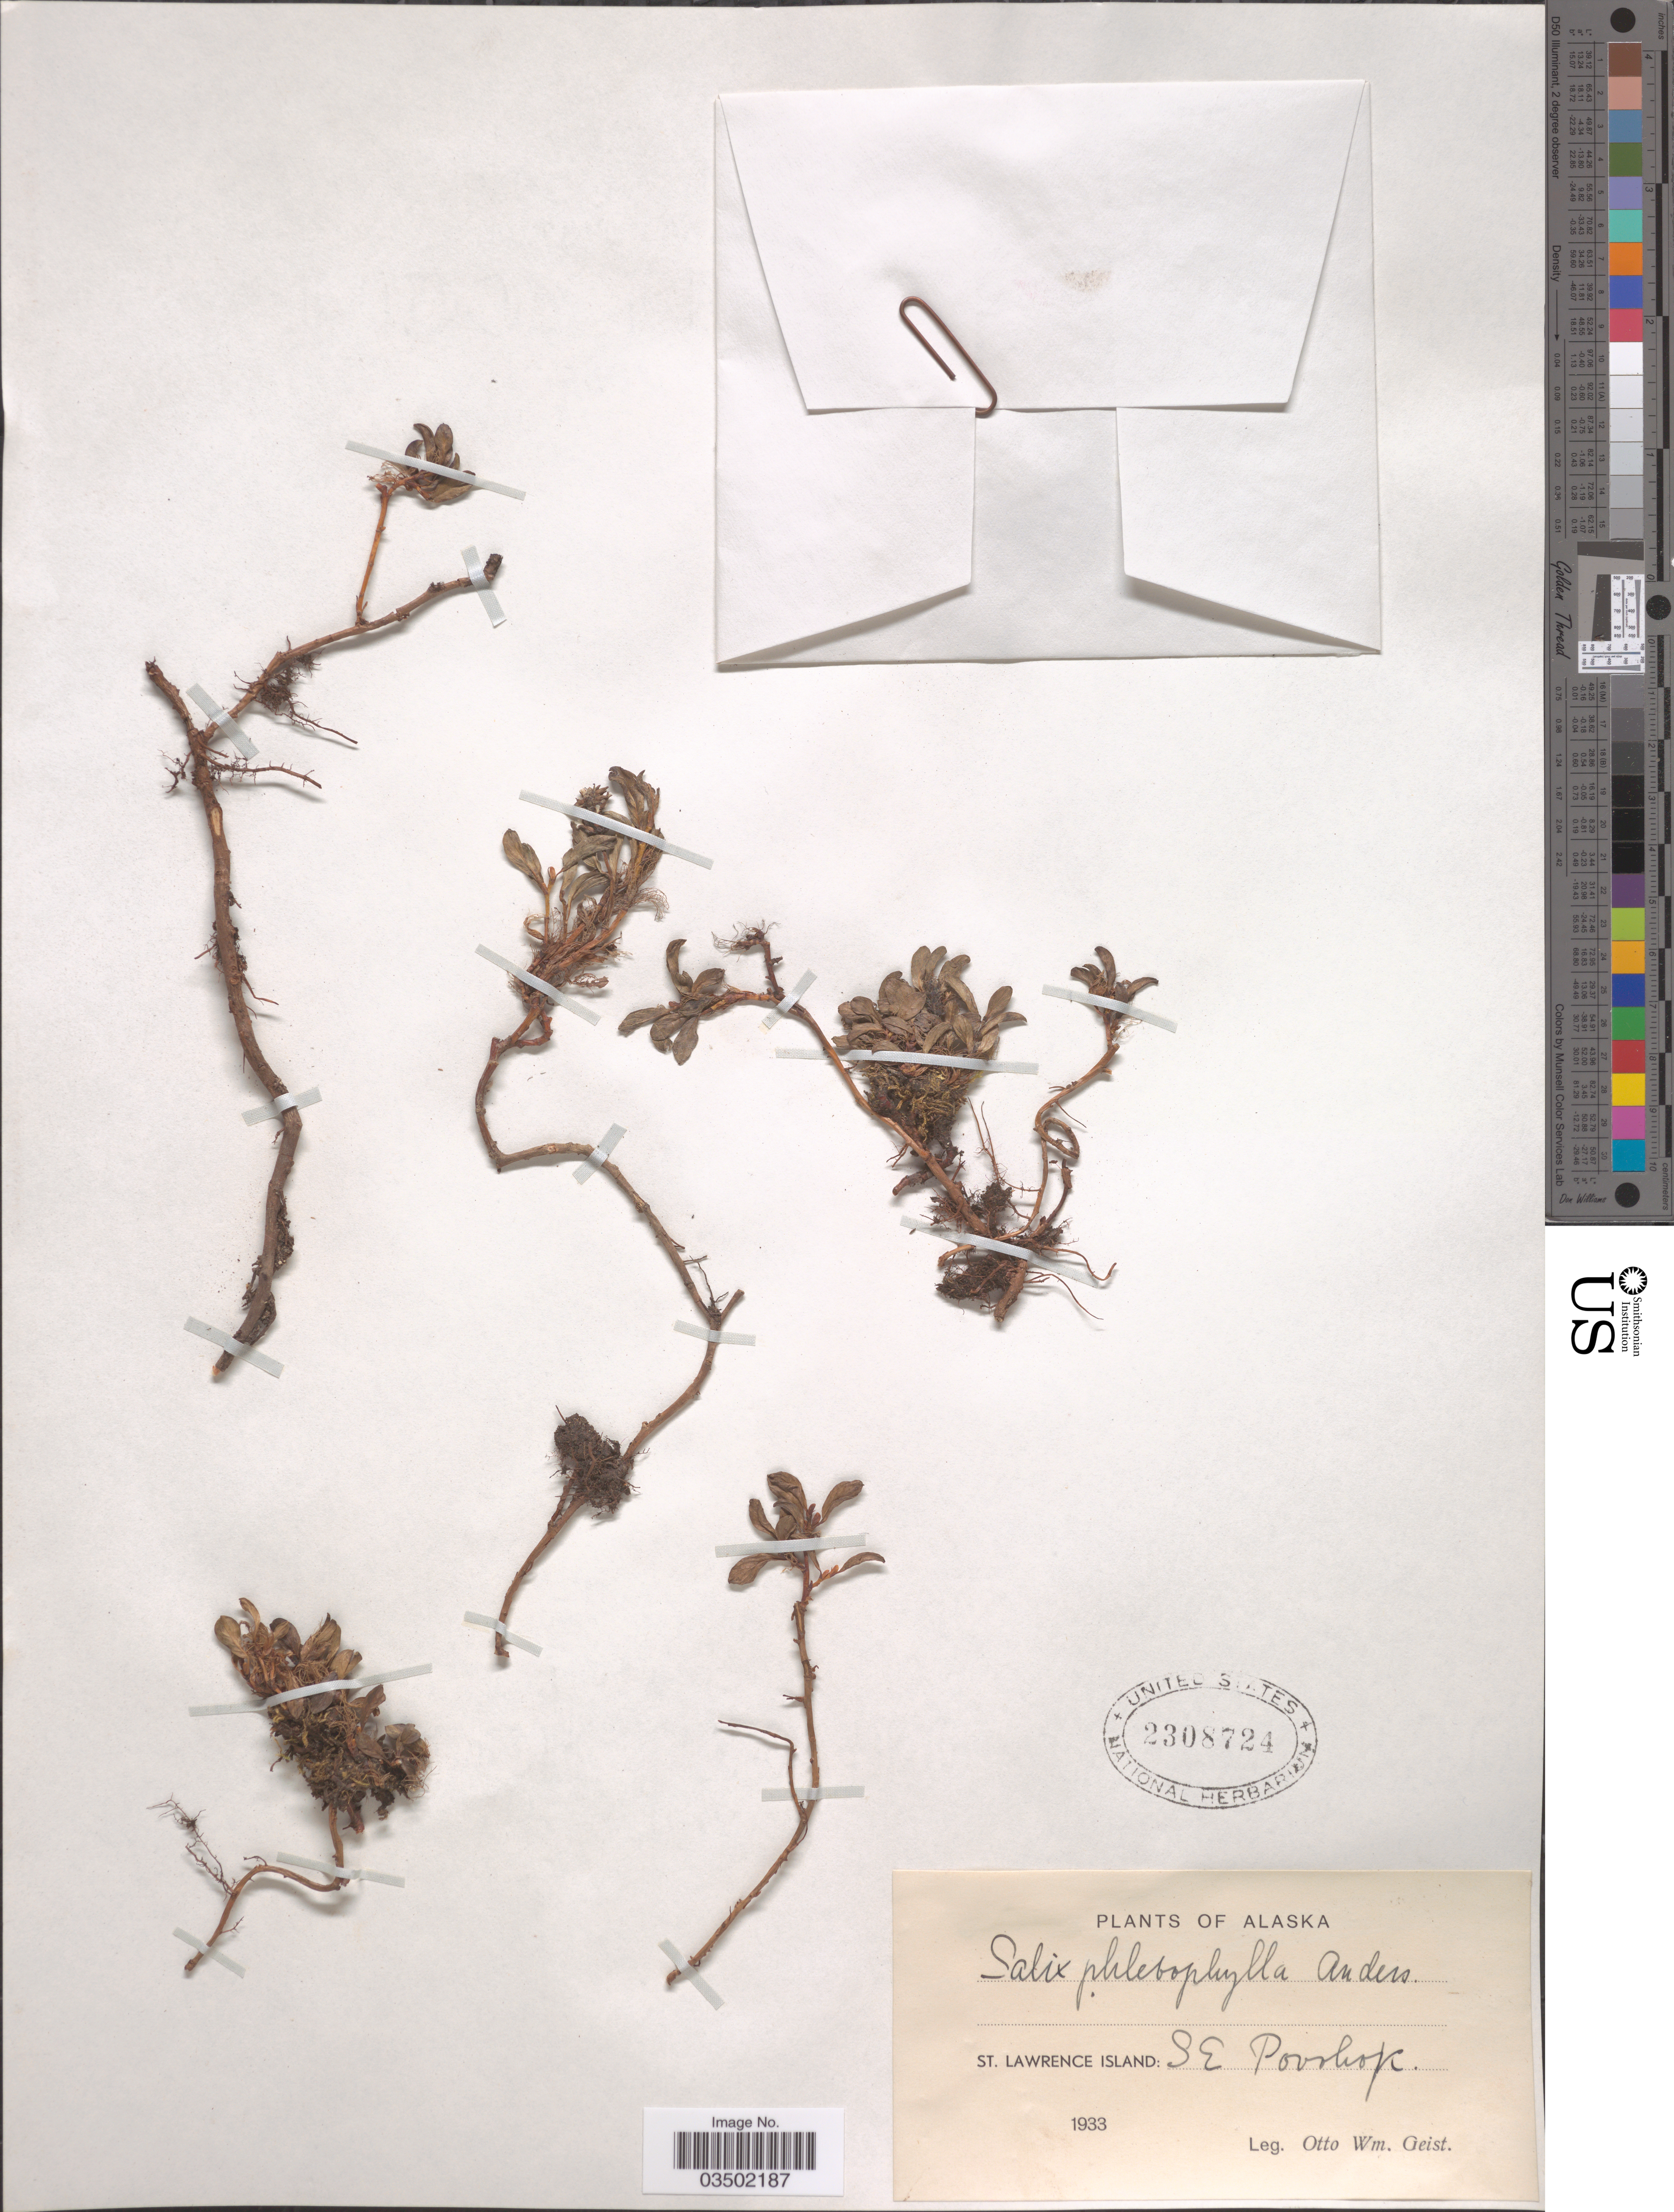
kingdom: Plantae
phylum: Tracheophyta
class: Magnoliopsida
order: Malpighiales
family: Salicaceae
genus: Salix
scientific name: Salix phlebophylla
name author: Andersson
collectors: O. Geist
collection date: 1933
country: United States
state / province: Alaska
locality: St. Lawrence Island: SE Povohok.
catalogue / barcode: US 2308724